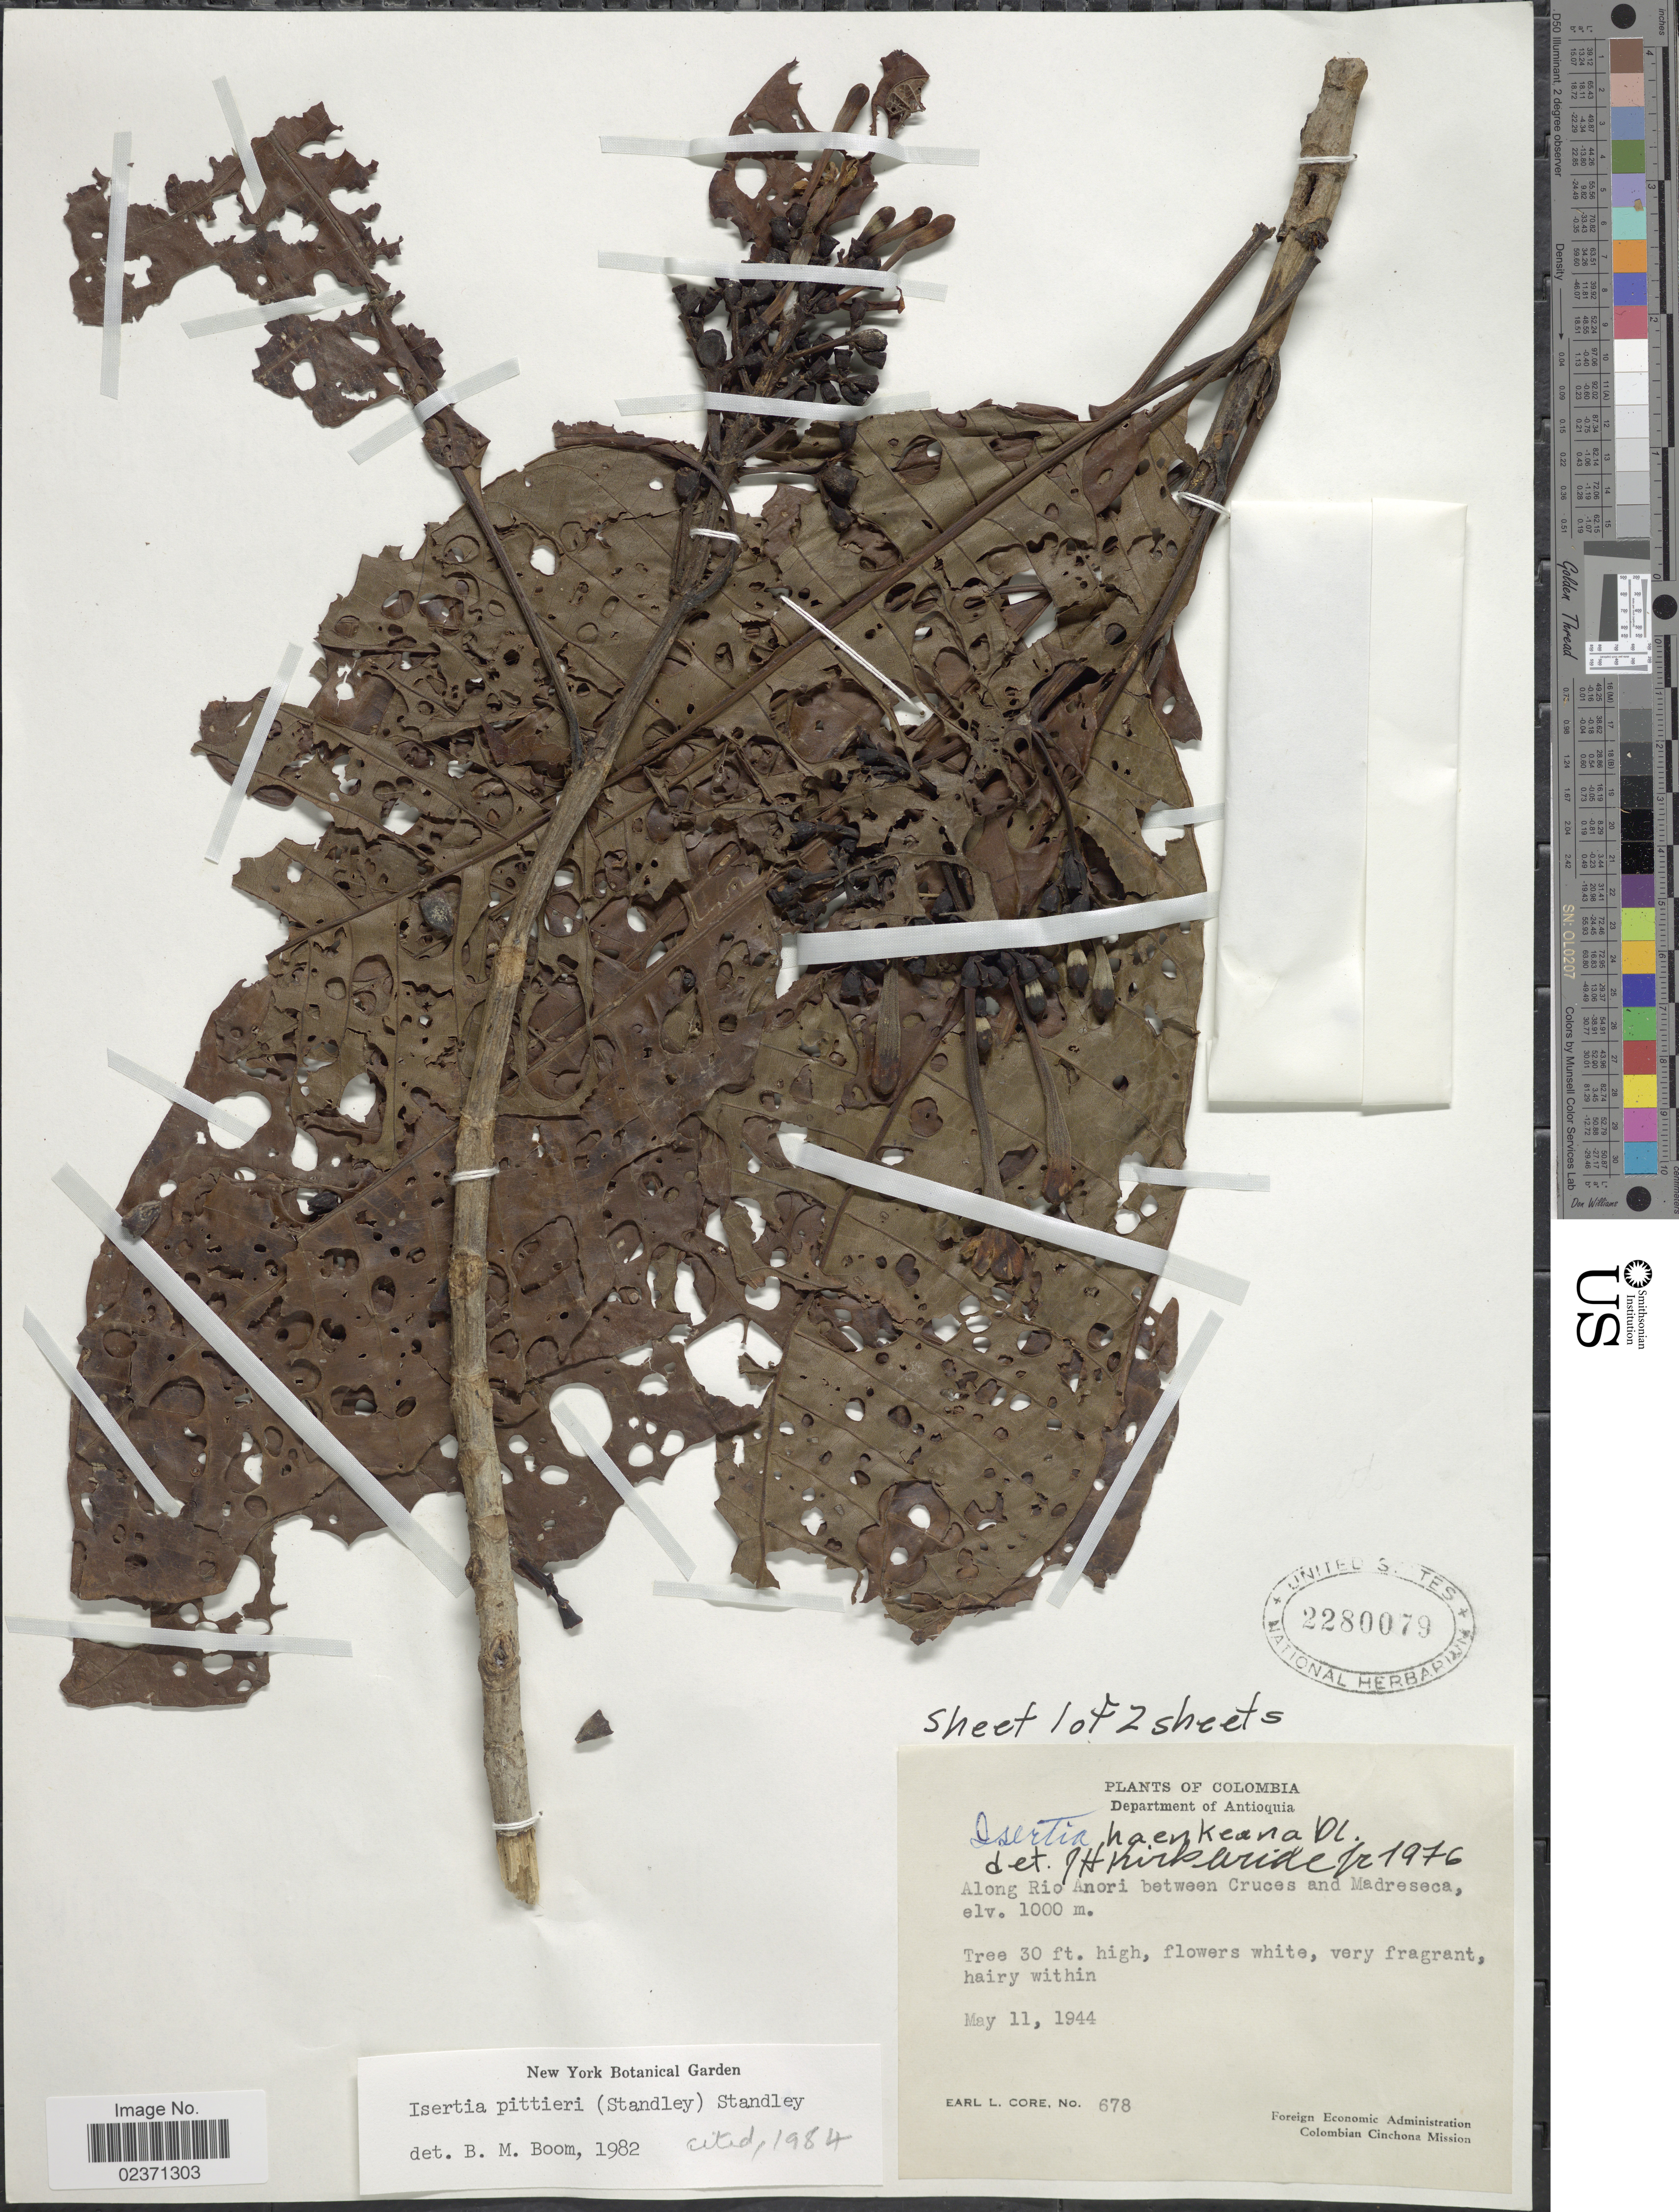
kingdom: Plantae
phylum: Tracheophyta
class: Magnoliopsida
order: Gentianales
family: Rubiaceae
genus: Isertia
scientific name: Isertia pittieri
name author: (Standl.) Standl.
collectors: E. L. Core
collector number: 678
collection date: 1944-05-11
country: Colombia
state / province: Antioquia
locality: Department of Antioquia. Along Rio Anori between Cruces and Madreseca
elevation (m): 1000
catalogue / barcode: US 2280079